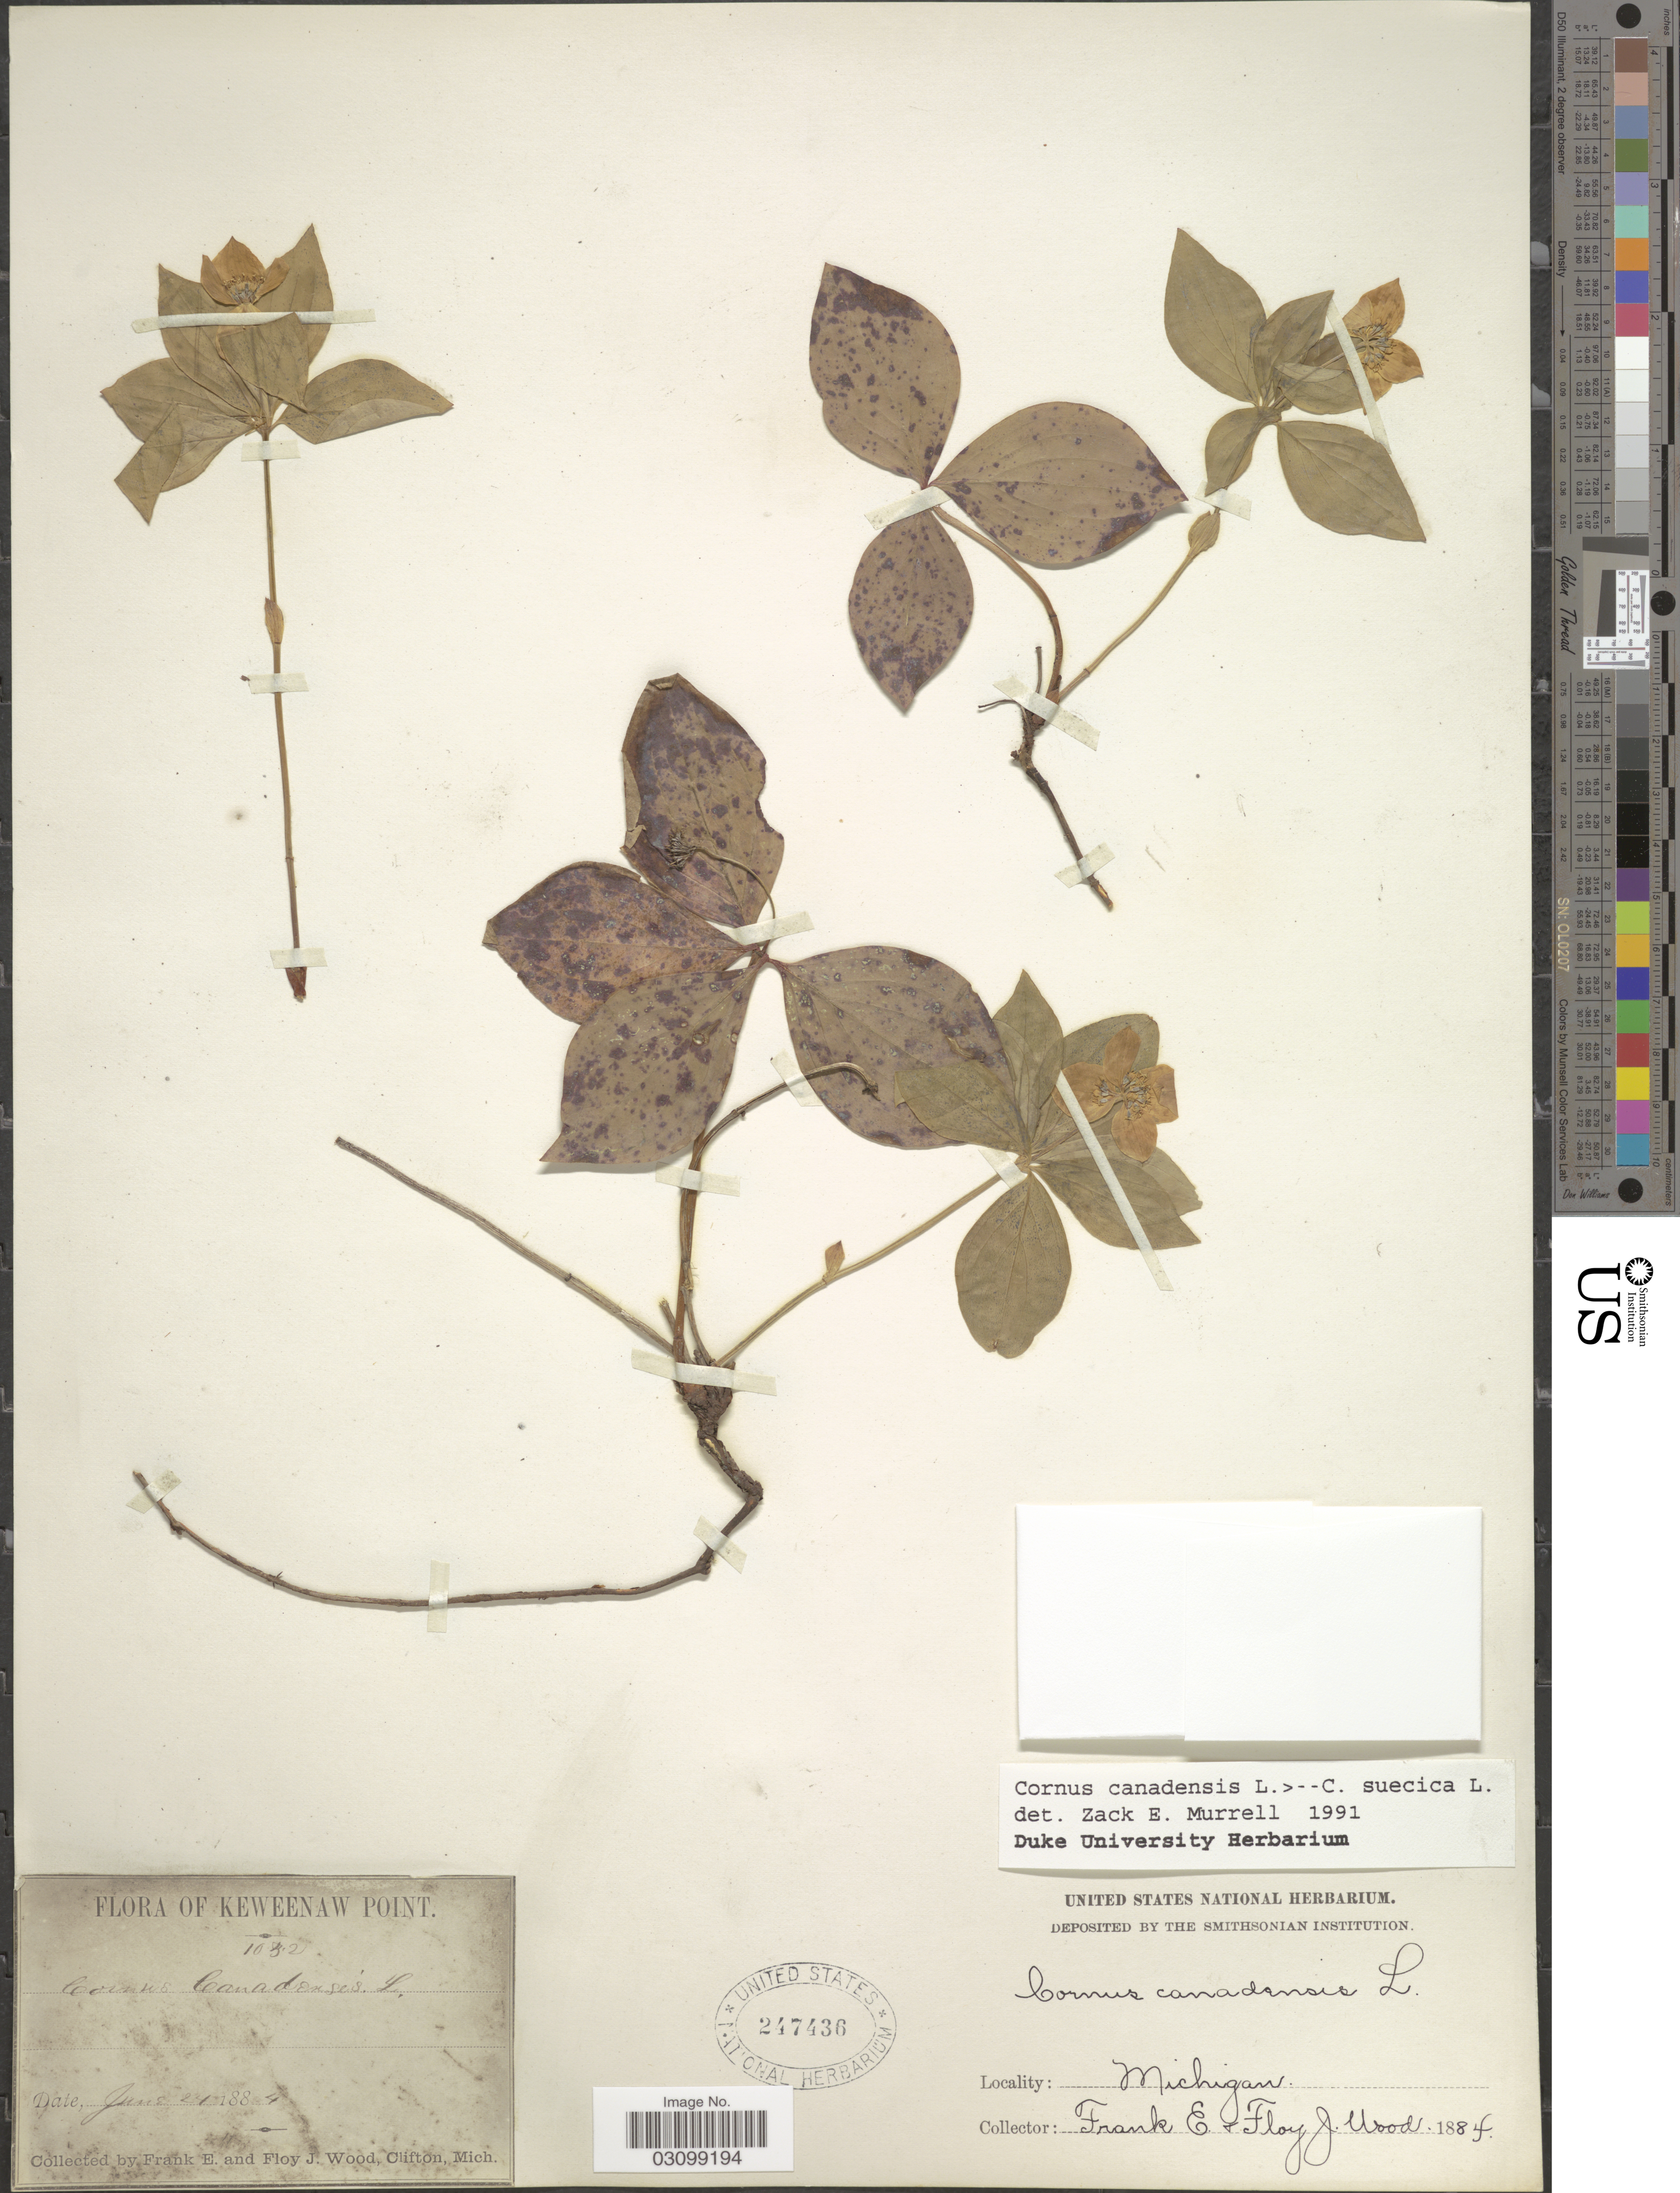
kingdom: Plantae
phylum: Tracheophyta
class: Magnoliopsida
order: Cornales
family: Cornaceae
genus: Cornus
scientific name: Cornus sp.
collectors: F. Wood & F. Wood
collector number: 1032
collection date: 1884-06-24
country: United States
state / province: Michigan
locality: Keweenaw Point.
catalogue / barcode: US 247436